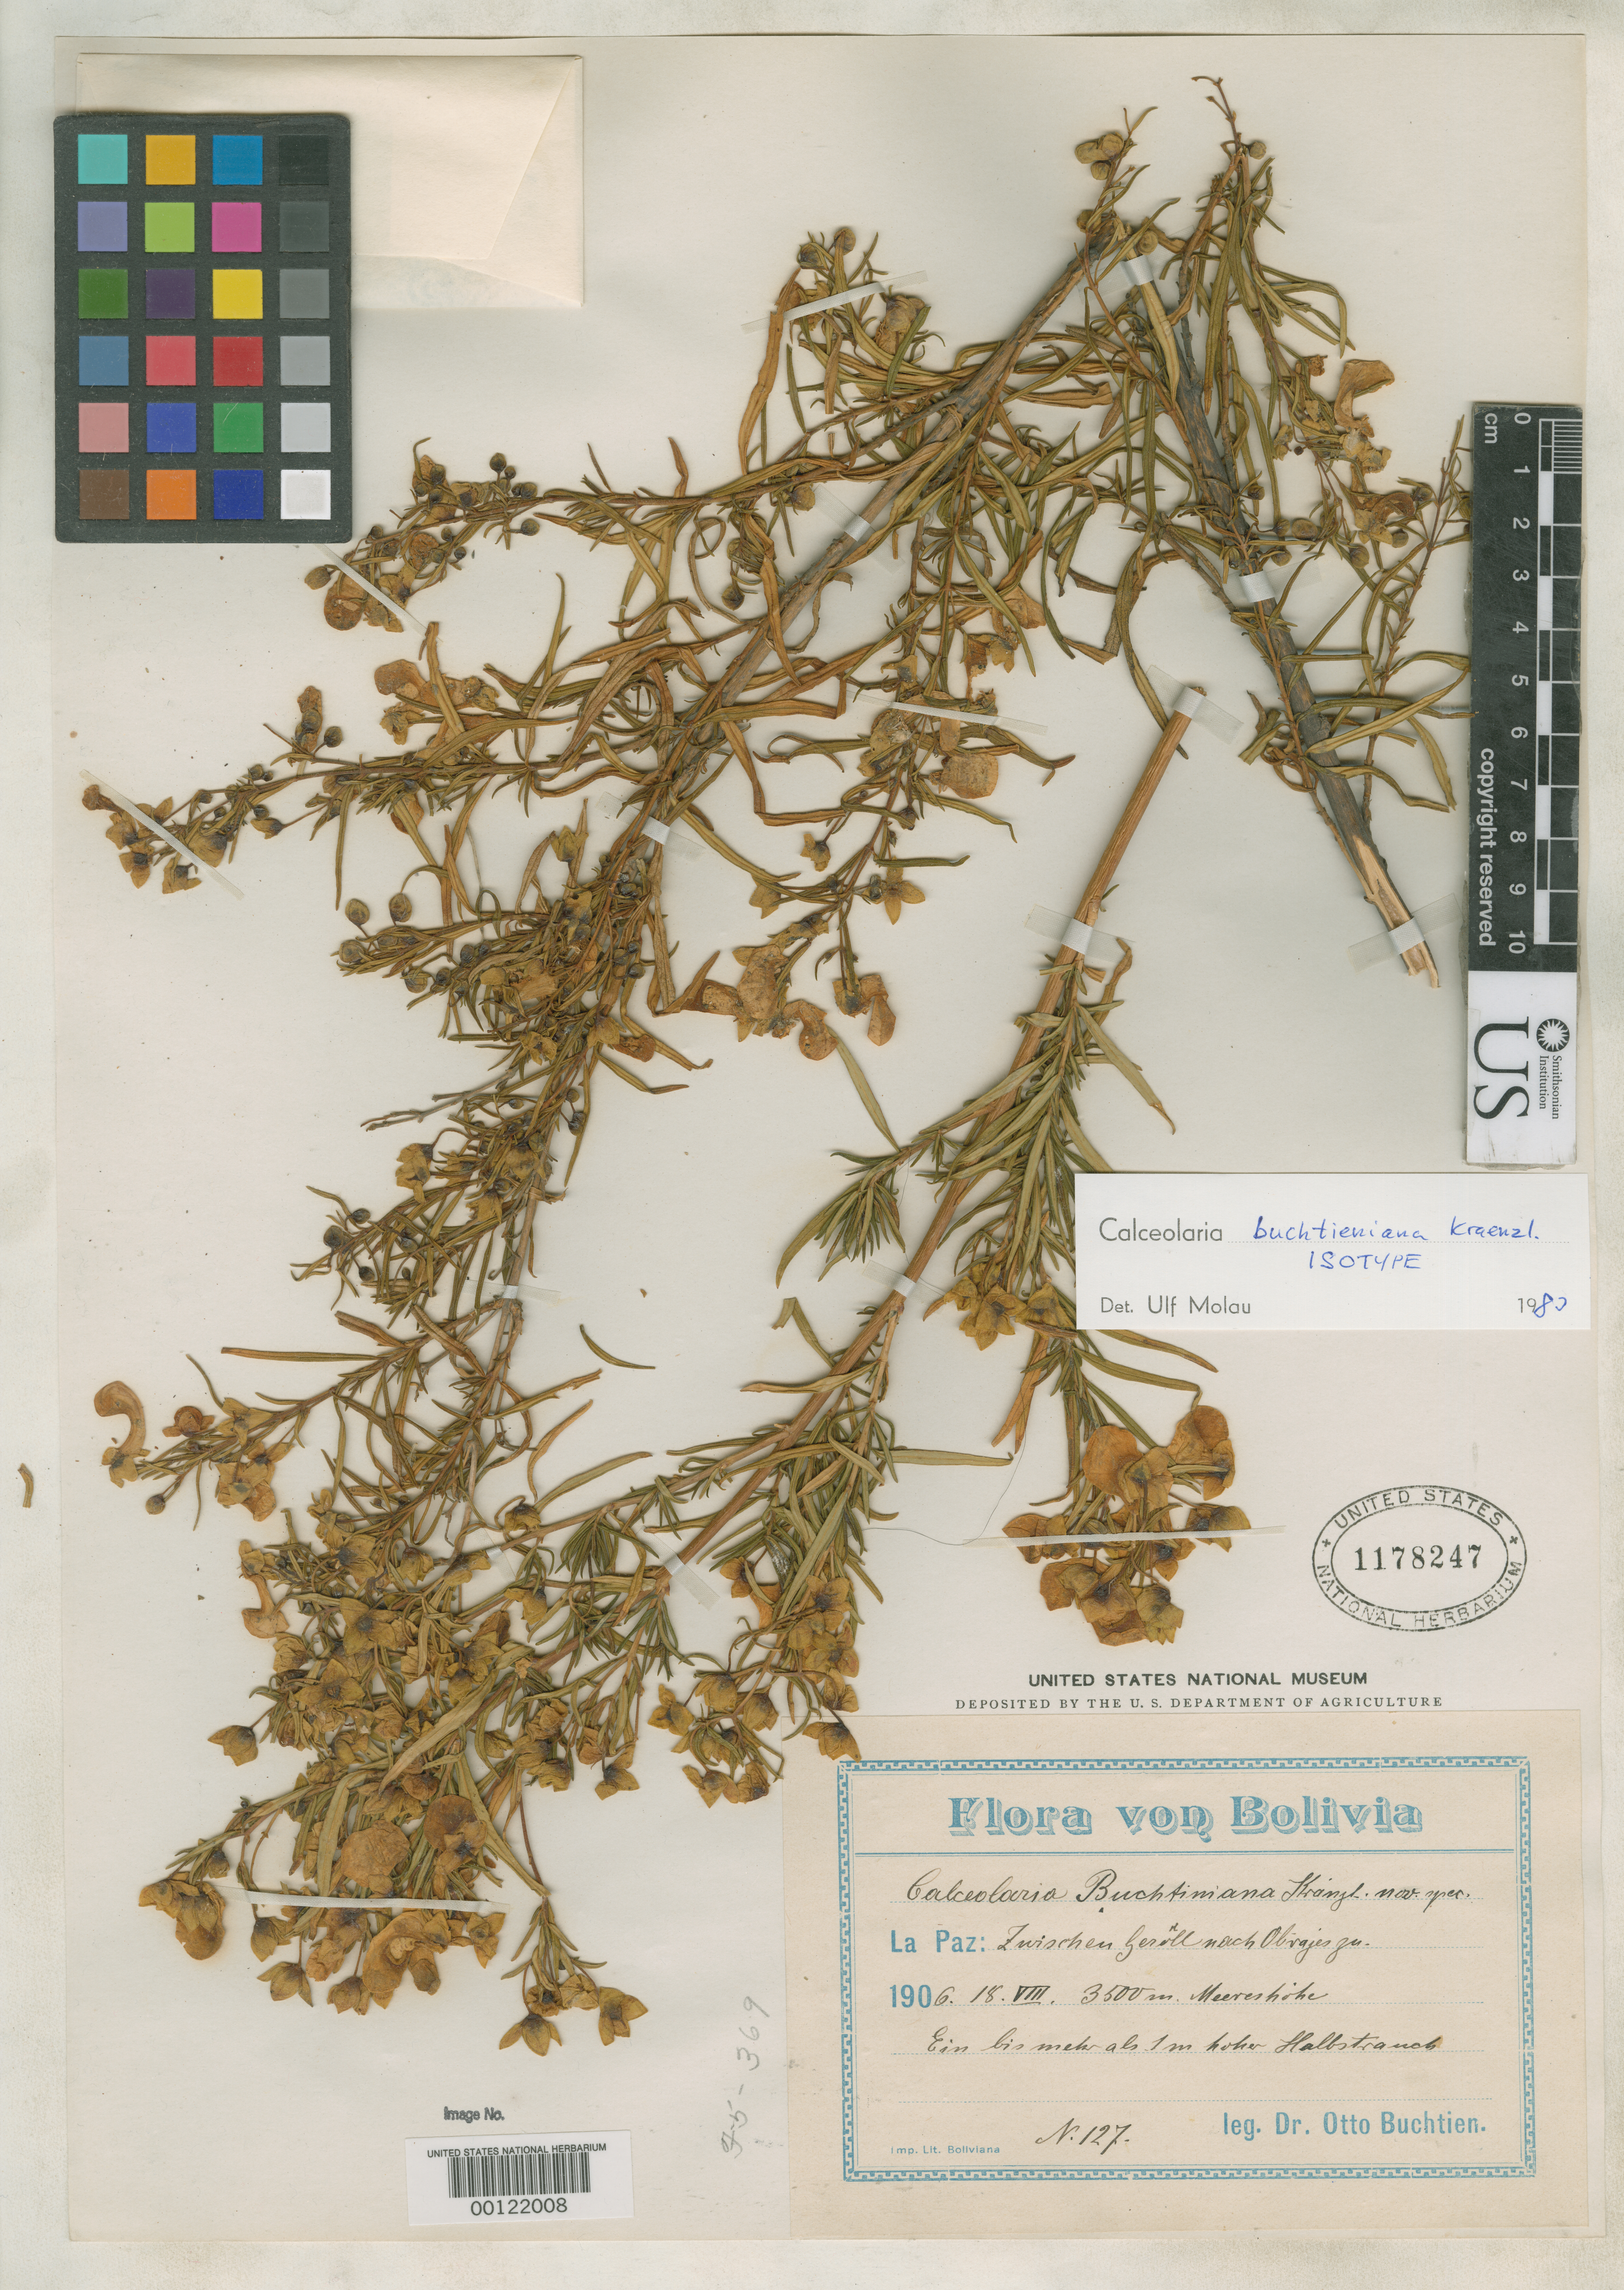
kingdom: Plantae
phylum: Tracheophyta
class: Magnoliopsida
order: Lamiales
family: Calceolariaceae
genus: Calceolaria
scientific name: Calceolaria buchtieniana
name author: Kraenzl.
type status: Isotype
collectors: O. Buchtien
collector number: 127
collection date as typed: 18 Aug 1906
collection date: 1906-08-18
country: Bolivia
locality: Obajas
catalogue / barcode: US 1178247